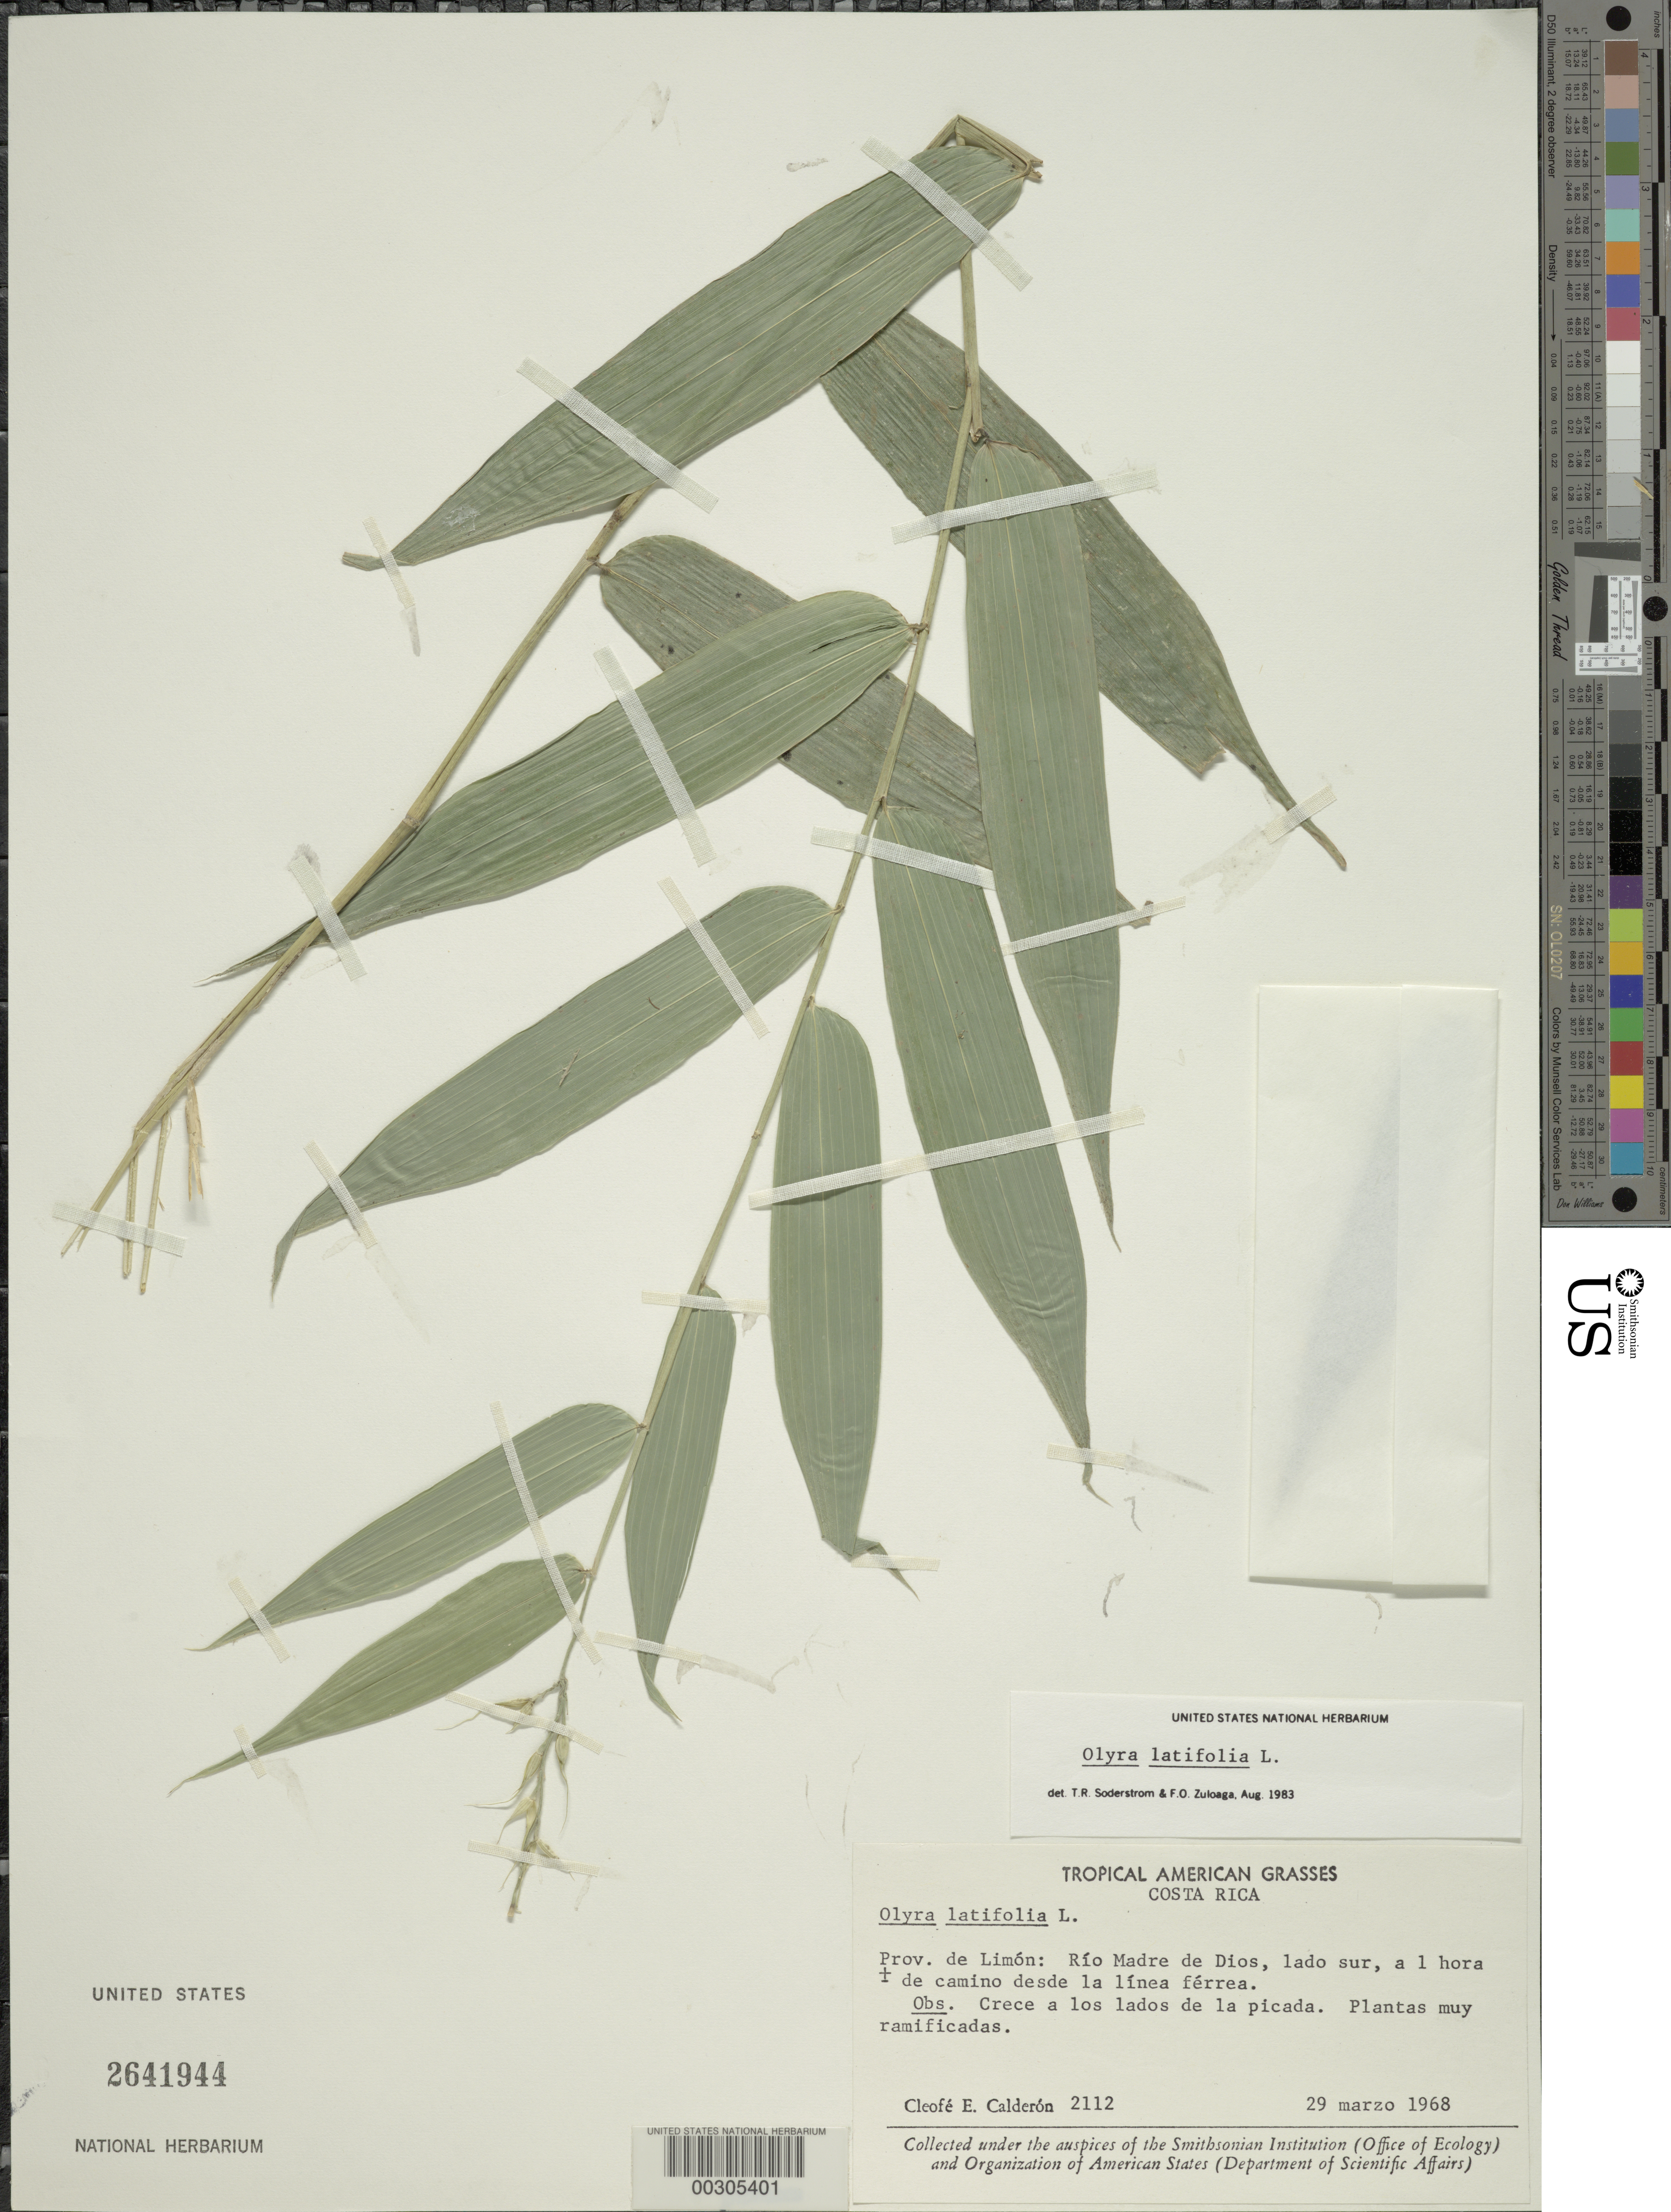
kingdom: Plantae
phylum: Tracheophyta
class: Liliopsida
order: Poales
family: Poaceae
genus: Olyra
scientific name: Olyra latifolia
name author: L.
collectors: C. E. Calderón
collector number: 2112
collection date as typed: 29 Mar 1968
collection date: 1968-03-29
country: Costa Rica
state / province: Limón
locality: Rio madre de dios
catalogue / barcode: US 2641944